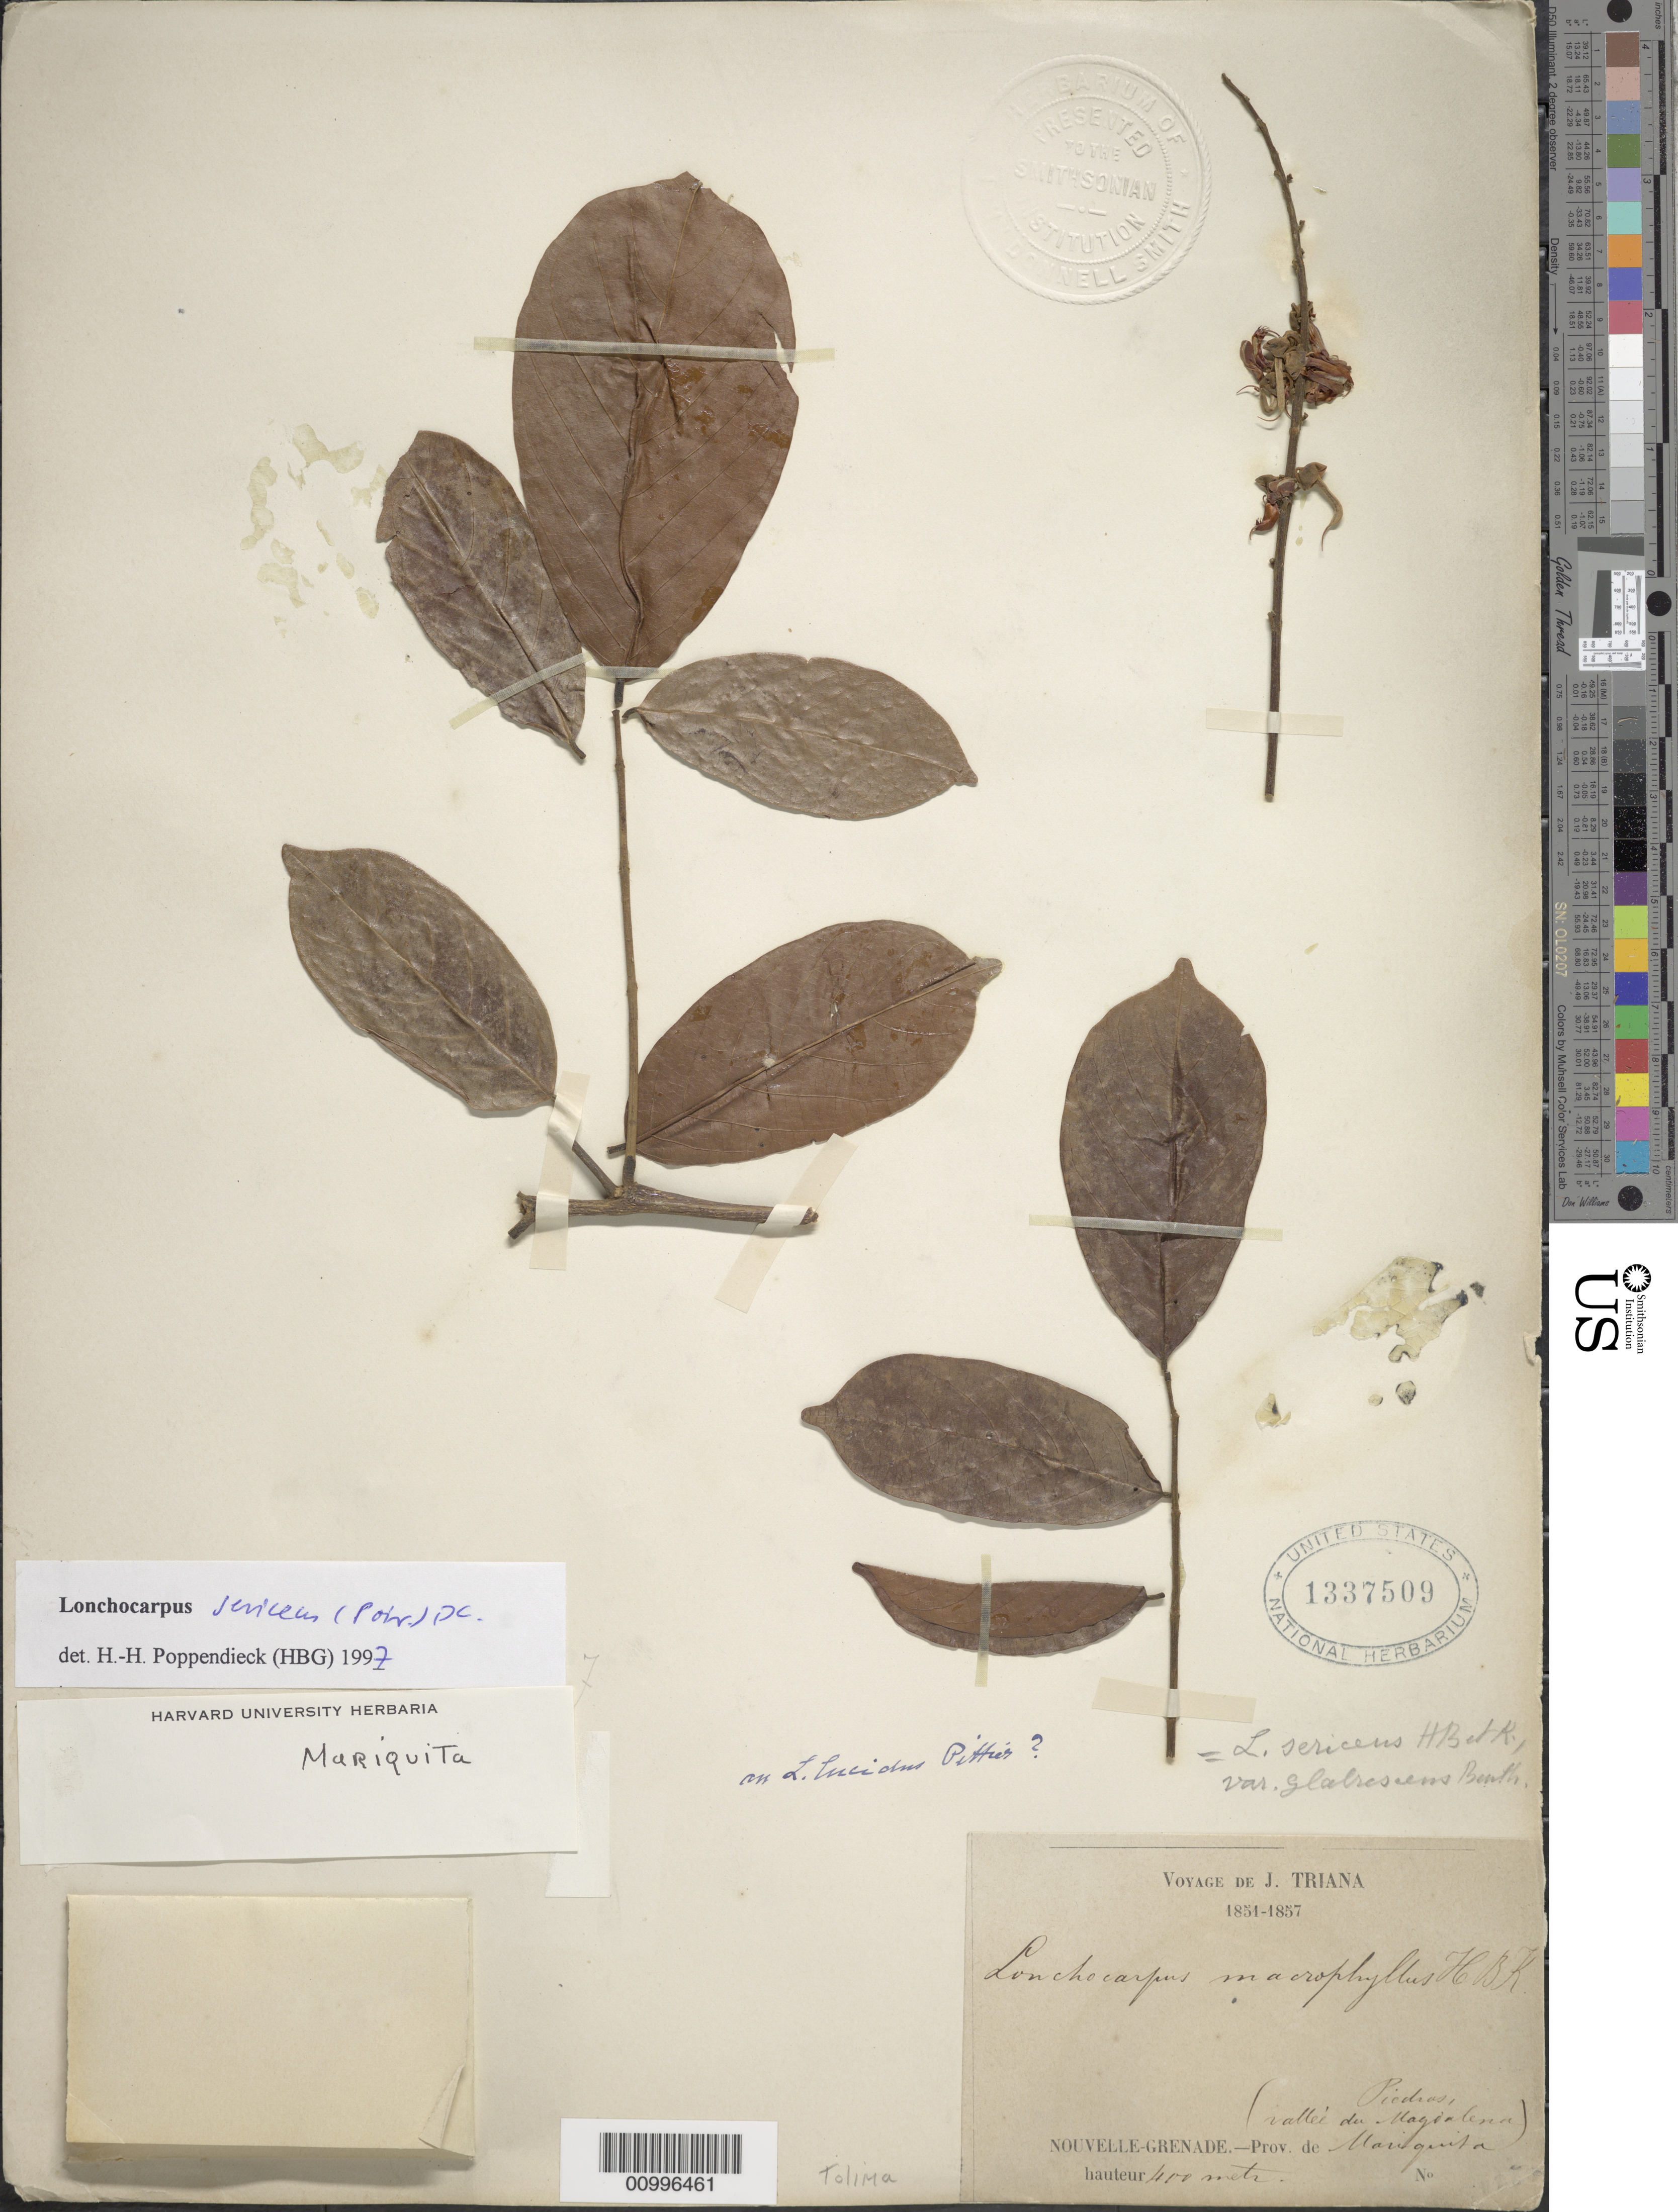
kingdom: Plantae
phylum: Tracheophyta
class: Magnoliopsida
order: Fabales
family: Fabaceae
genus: Lonchocarpus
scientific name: Lonchocarpus sericeus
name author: (Poir.) Kunth ex DC.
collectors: J. J. Triana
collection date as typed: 1851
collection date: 1851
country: Colombia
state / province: Nariño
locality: New Grenada, Prov de Mariquita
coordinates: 0 N, 0 E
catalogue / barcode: US 1337509